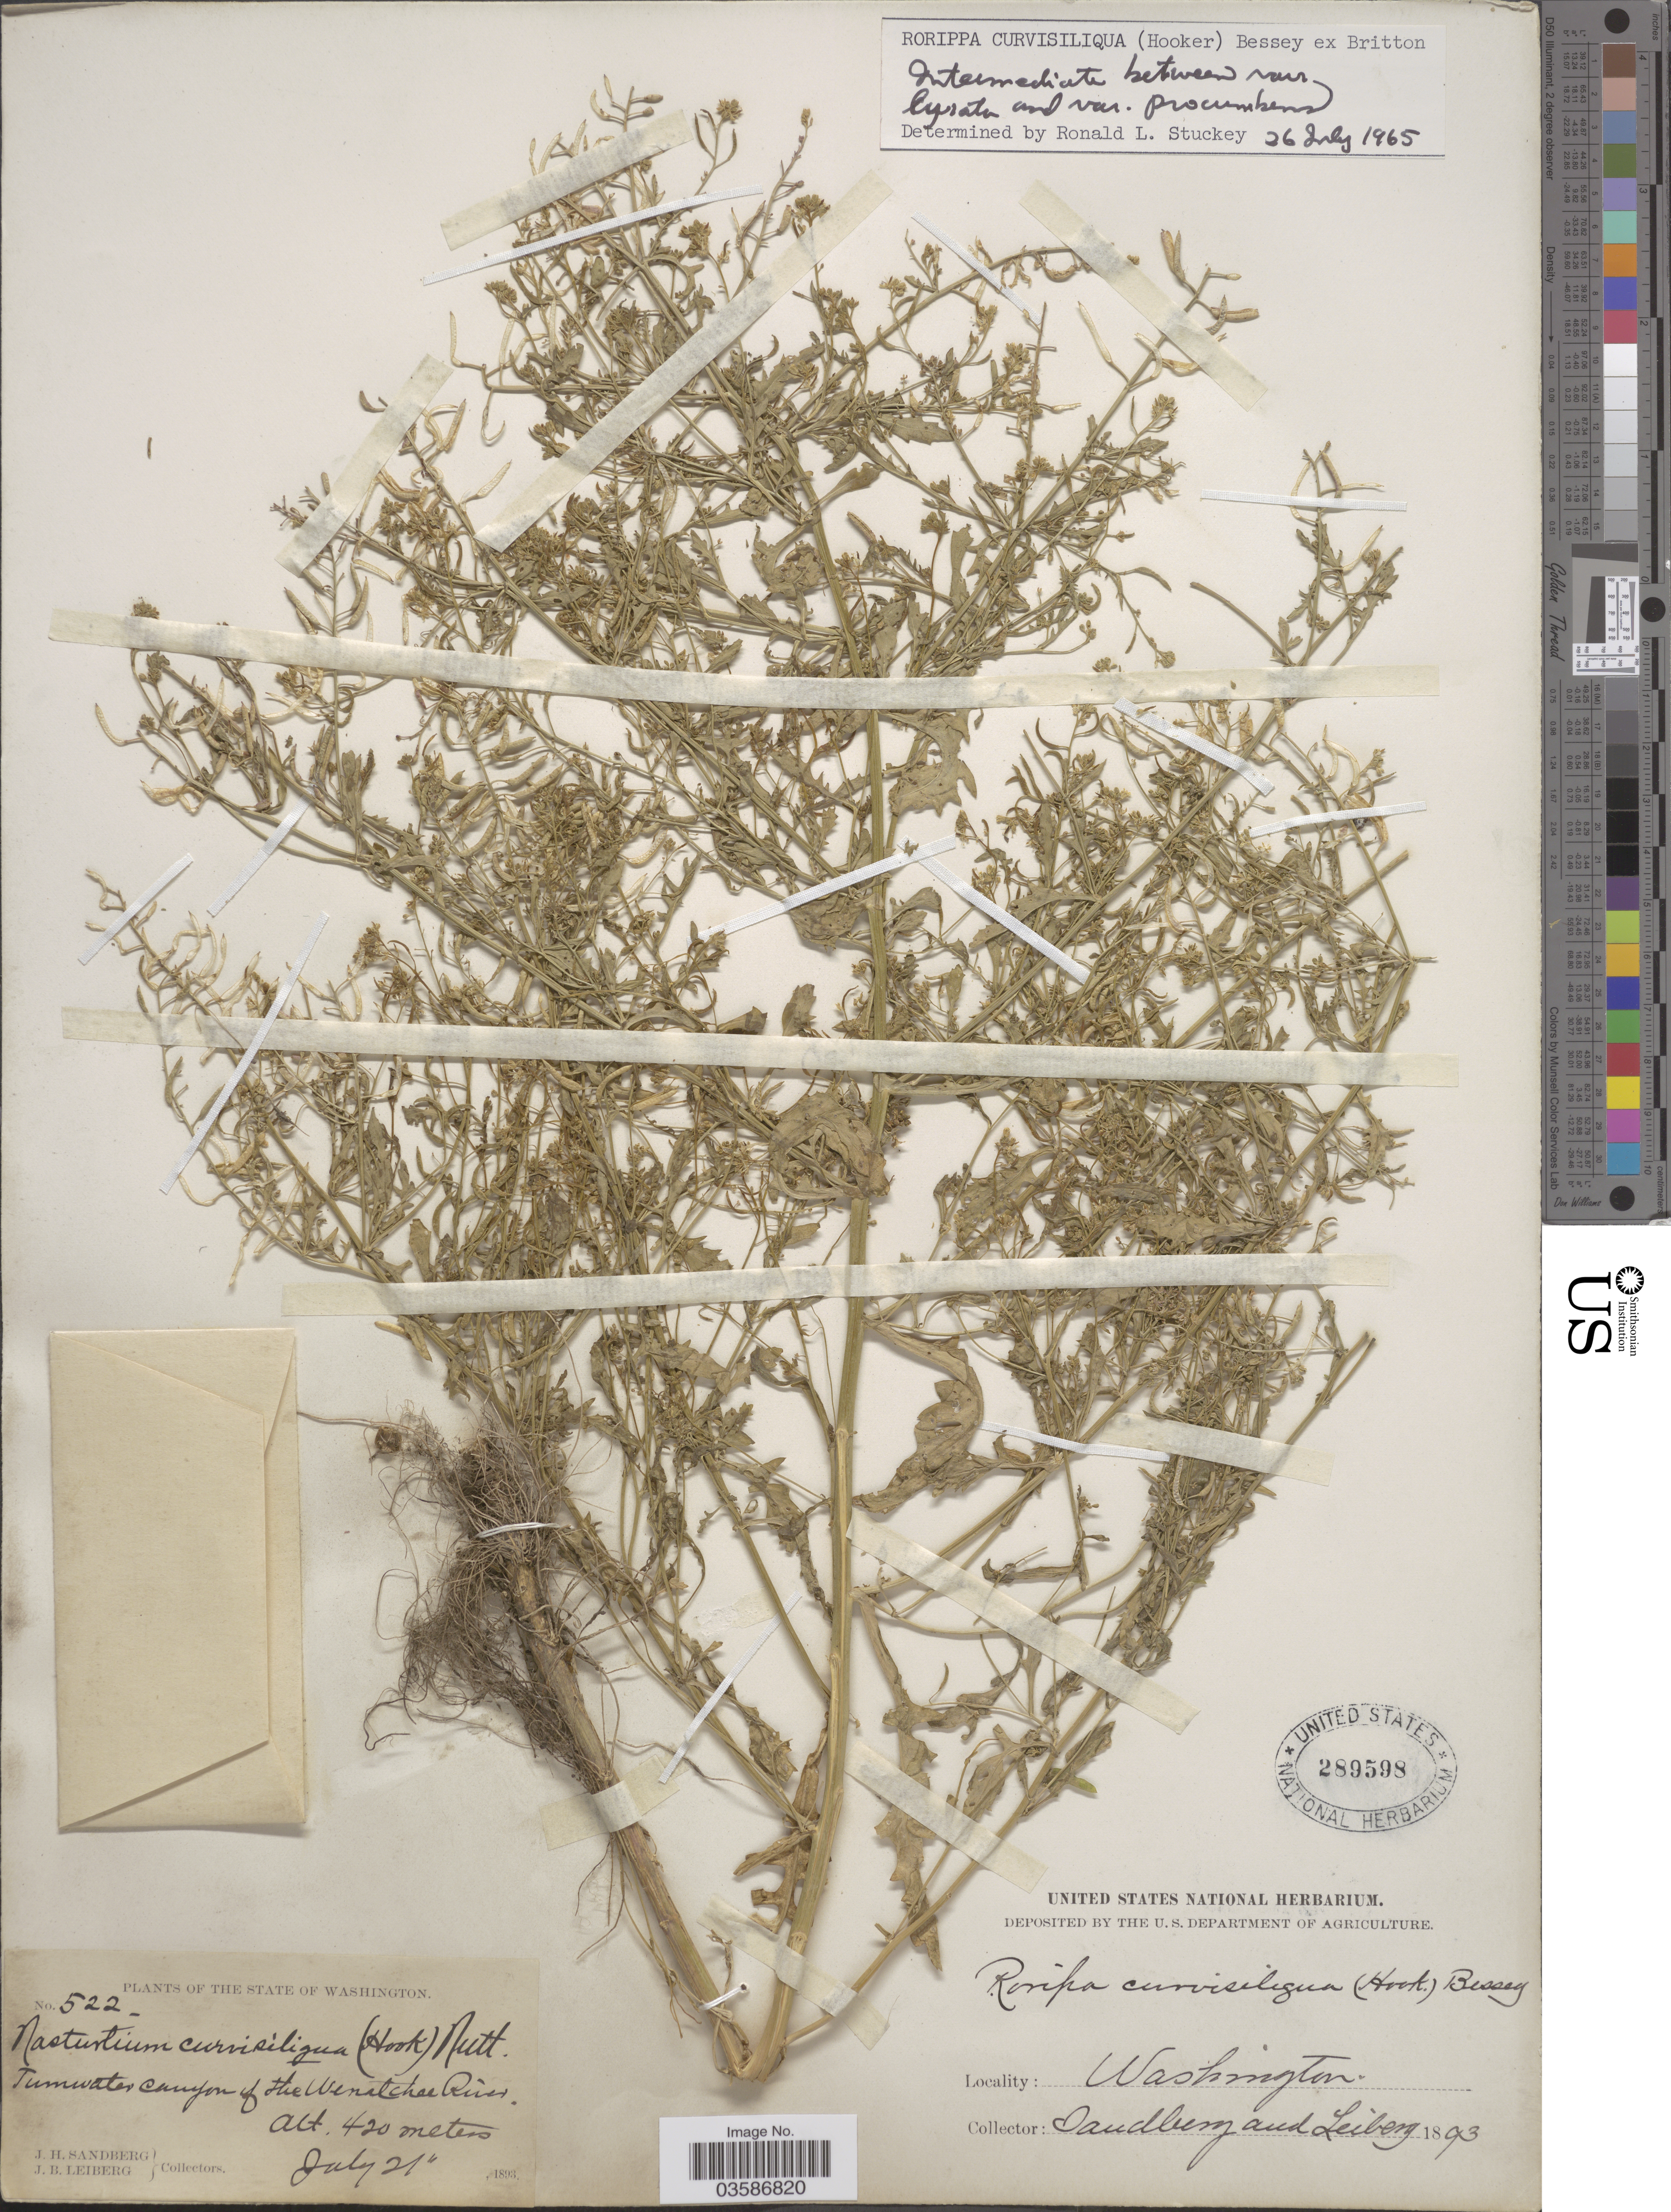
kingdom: Plantae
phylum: Tracheophyta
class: Magnoliopsida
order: Brassicales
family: Brassicaceae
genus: Rorippa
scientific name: Rorippa curvisiliqua var. curvisiliqua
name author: (Hook.) Bessey ex Britton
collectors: J. H. Sandberg & J. B. Leiberg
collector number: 522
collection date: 1893-07-21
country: United States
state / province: Washington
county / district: Chelan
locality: Tumwater canyon of the Wenatchee River.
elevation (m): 420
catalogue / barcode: US 289598